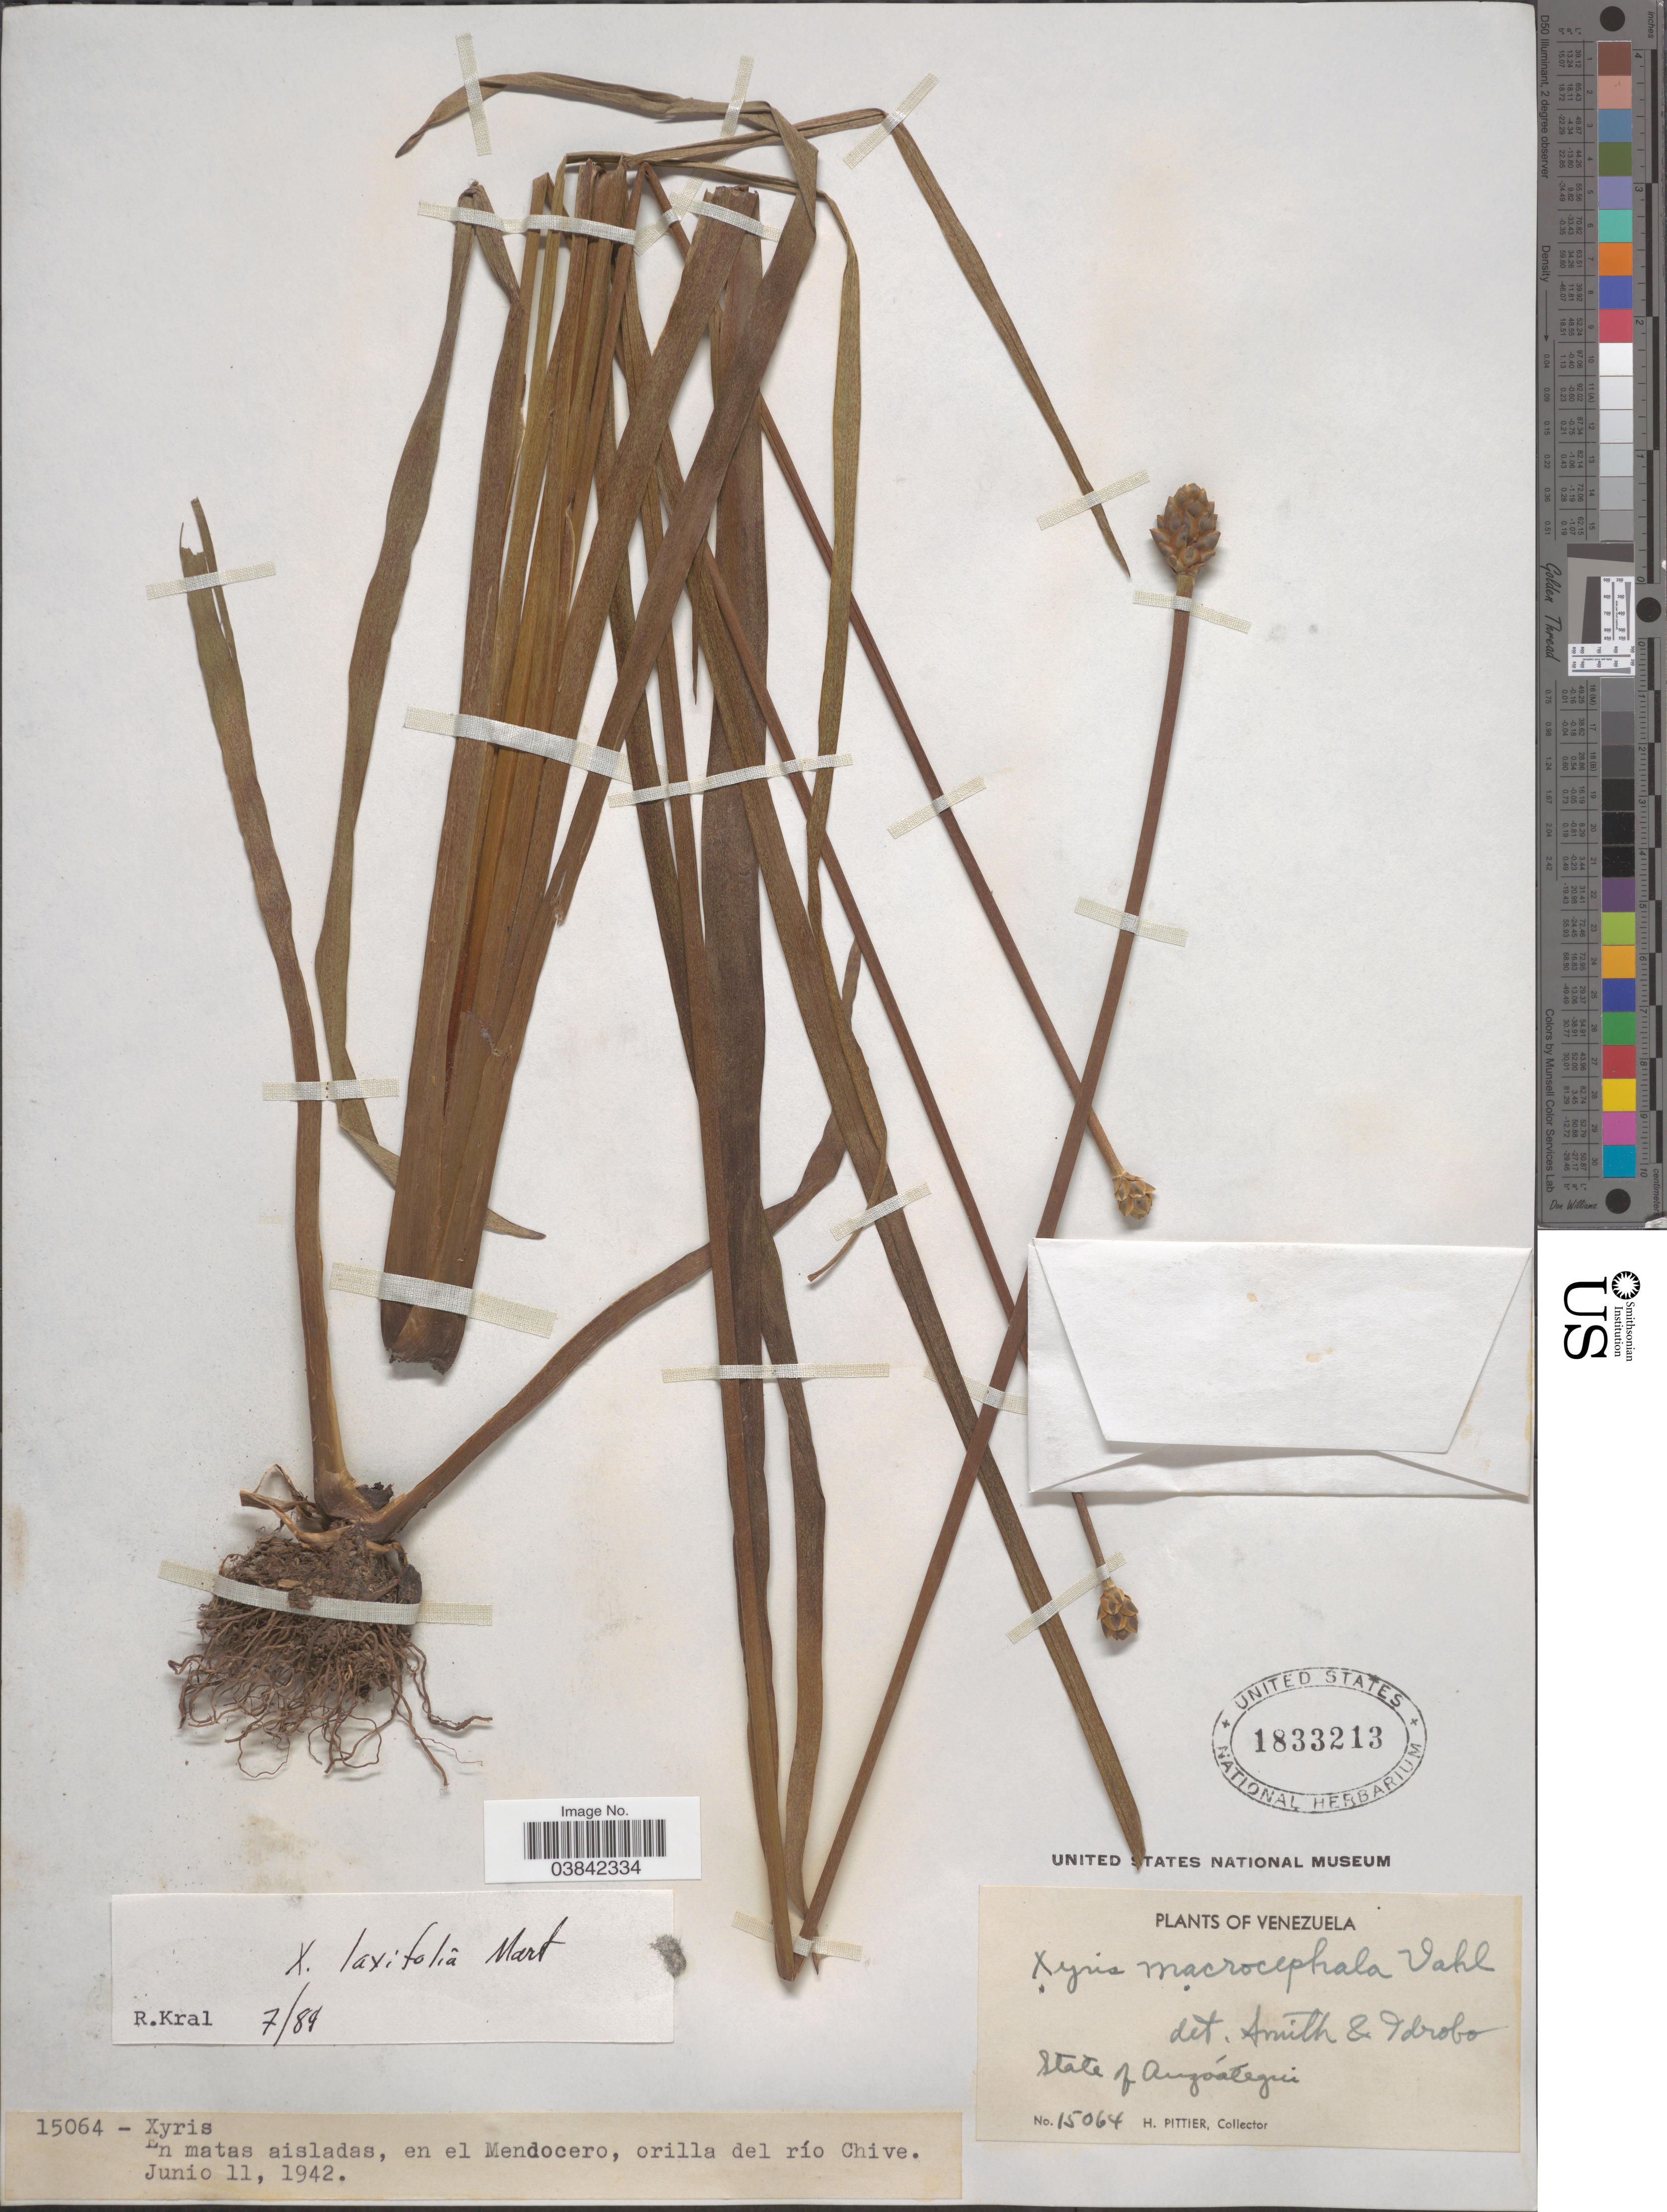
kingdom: Plantae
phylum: Tracheophyta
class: Liliopsida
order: Poales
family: Xyridaceae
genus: Xyris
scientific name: Xyris laxifolia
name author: Mart.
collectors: H. F. Pittier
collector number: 15064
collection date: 1942-06-11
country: Venezuela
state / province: Anzoategui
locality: En matas aisladas, en el Mendocero, orilla del río Chive.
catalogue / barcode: US 1833213